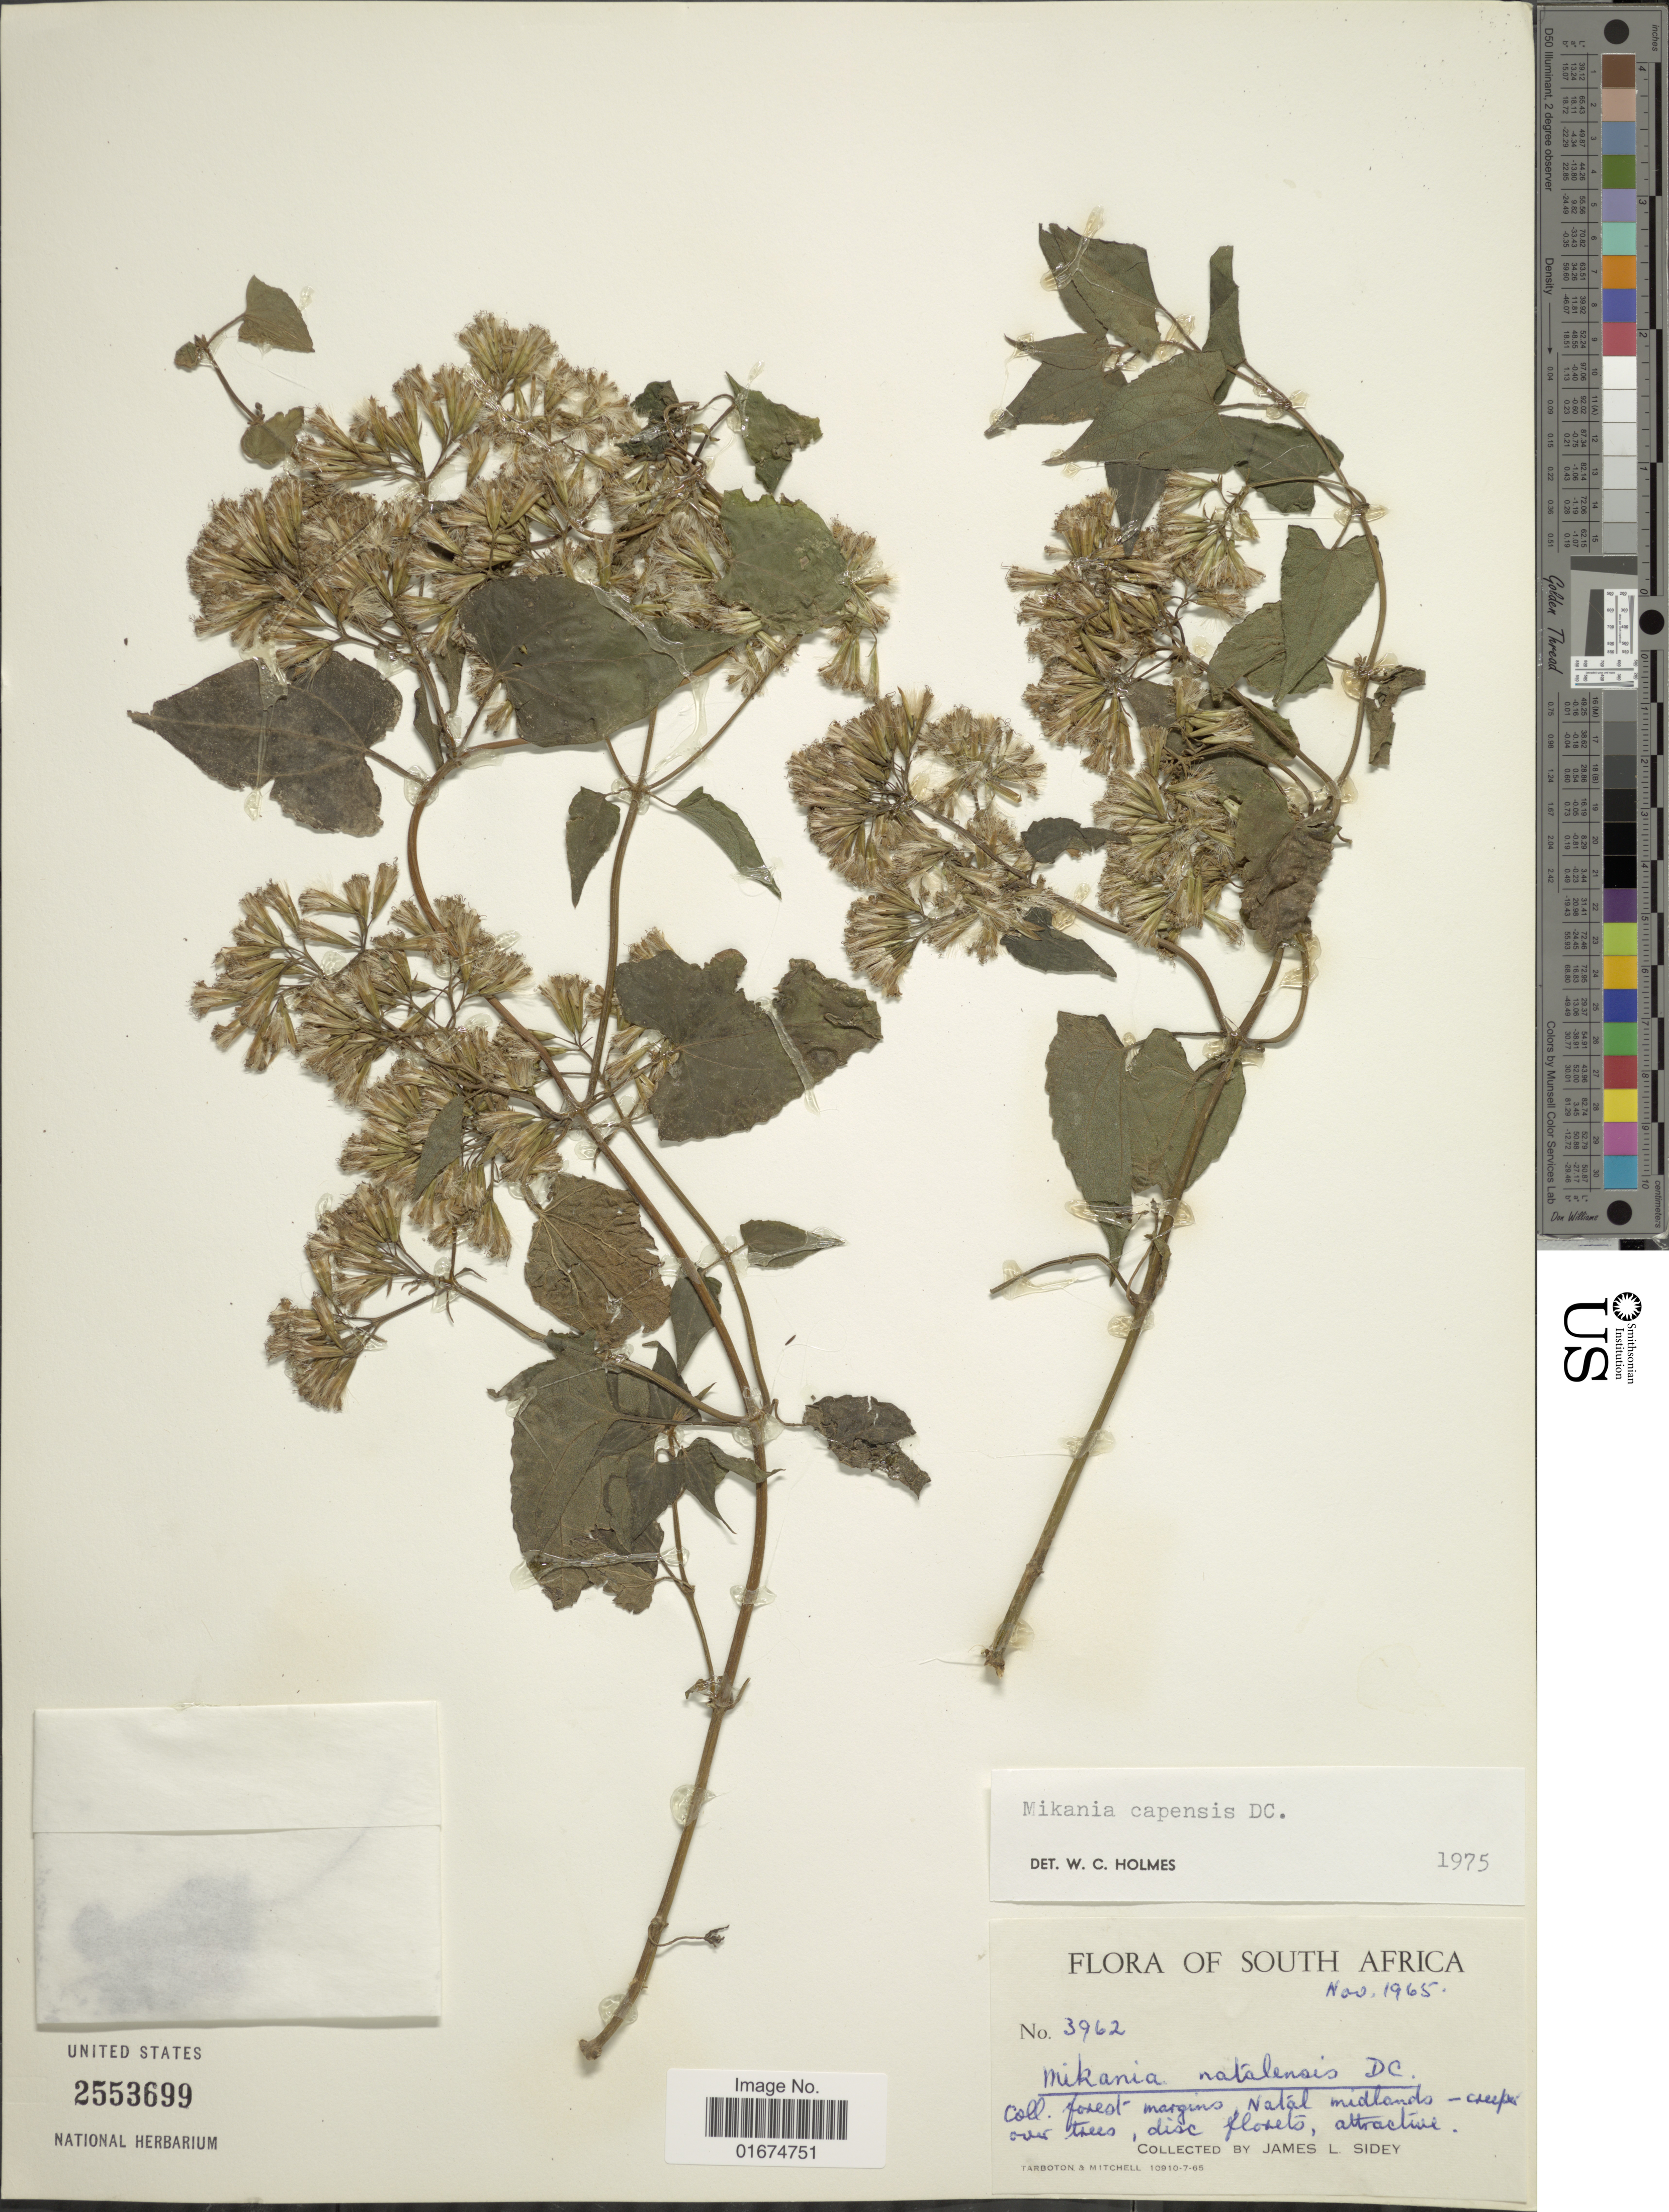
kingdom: Plantae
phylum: Tracheophyta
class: Magnoliopsida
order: Asterales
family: Asteraceae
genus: Mikania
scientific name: Mikania capensis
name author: DC.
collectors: J. L. Sidey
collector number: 3962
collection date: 1965-11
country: South Africa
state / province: KwaZulu-Natal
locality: Coll. forest margins Natal midlands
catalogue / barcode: US 2553699